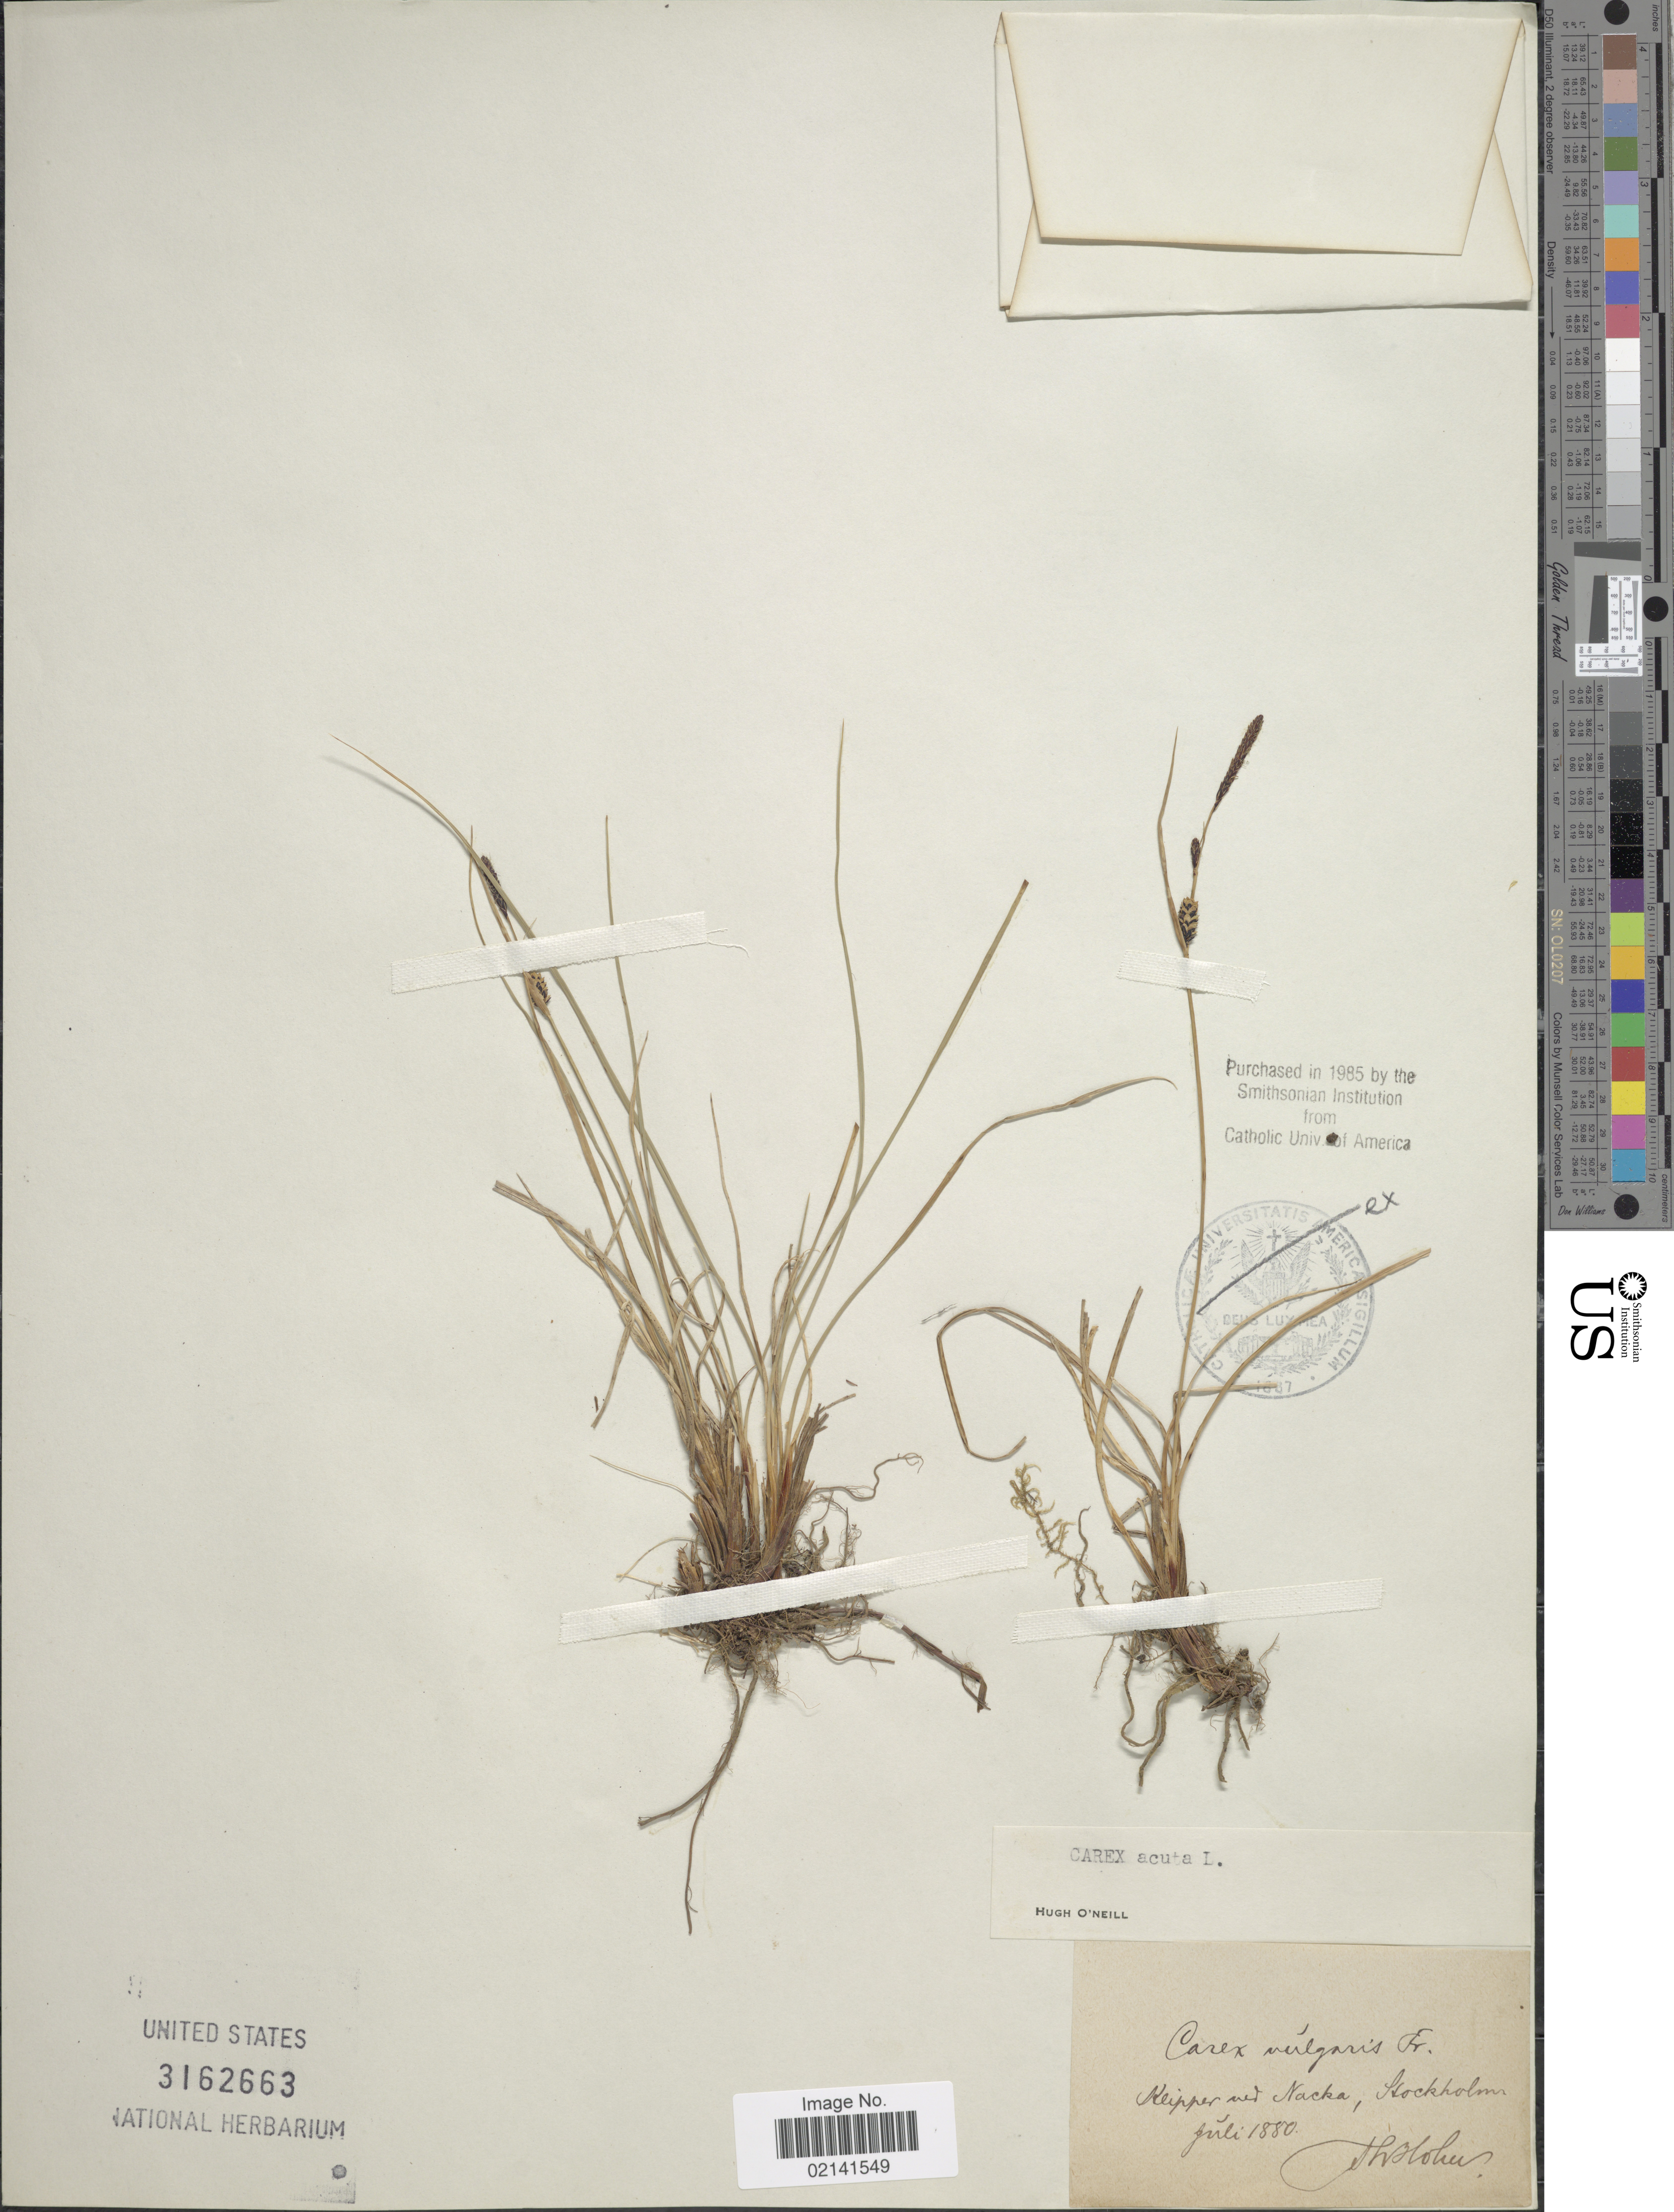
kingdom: Plantae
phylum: Tracheophyta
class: Liliopsida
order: Poales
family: Cyperaceae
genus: Carex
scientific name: Carex acuta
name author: L.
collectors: J. Hohn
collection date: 1880-07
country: Sweden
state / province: Stockholm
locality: Keipper und Nacka, Stockholm.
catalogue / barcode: US 3162663